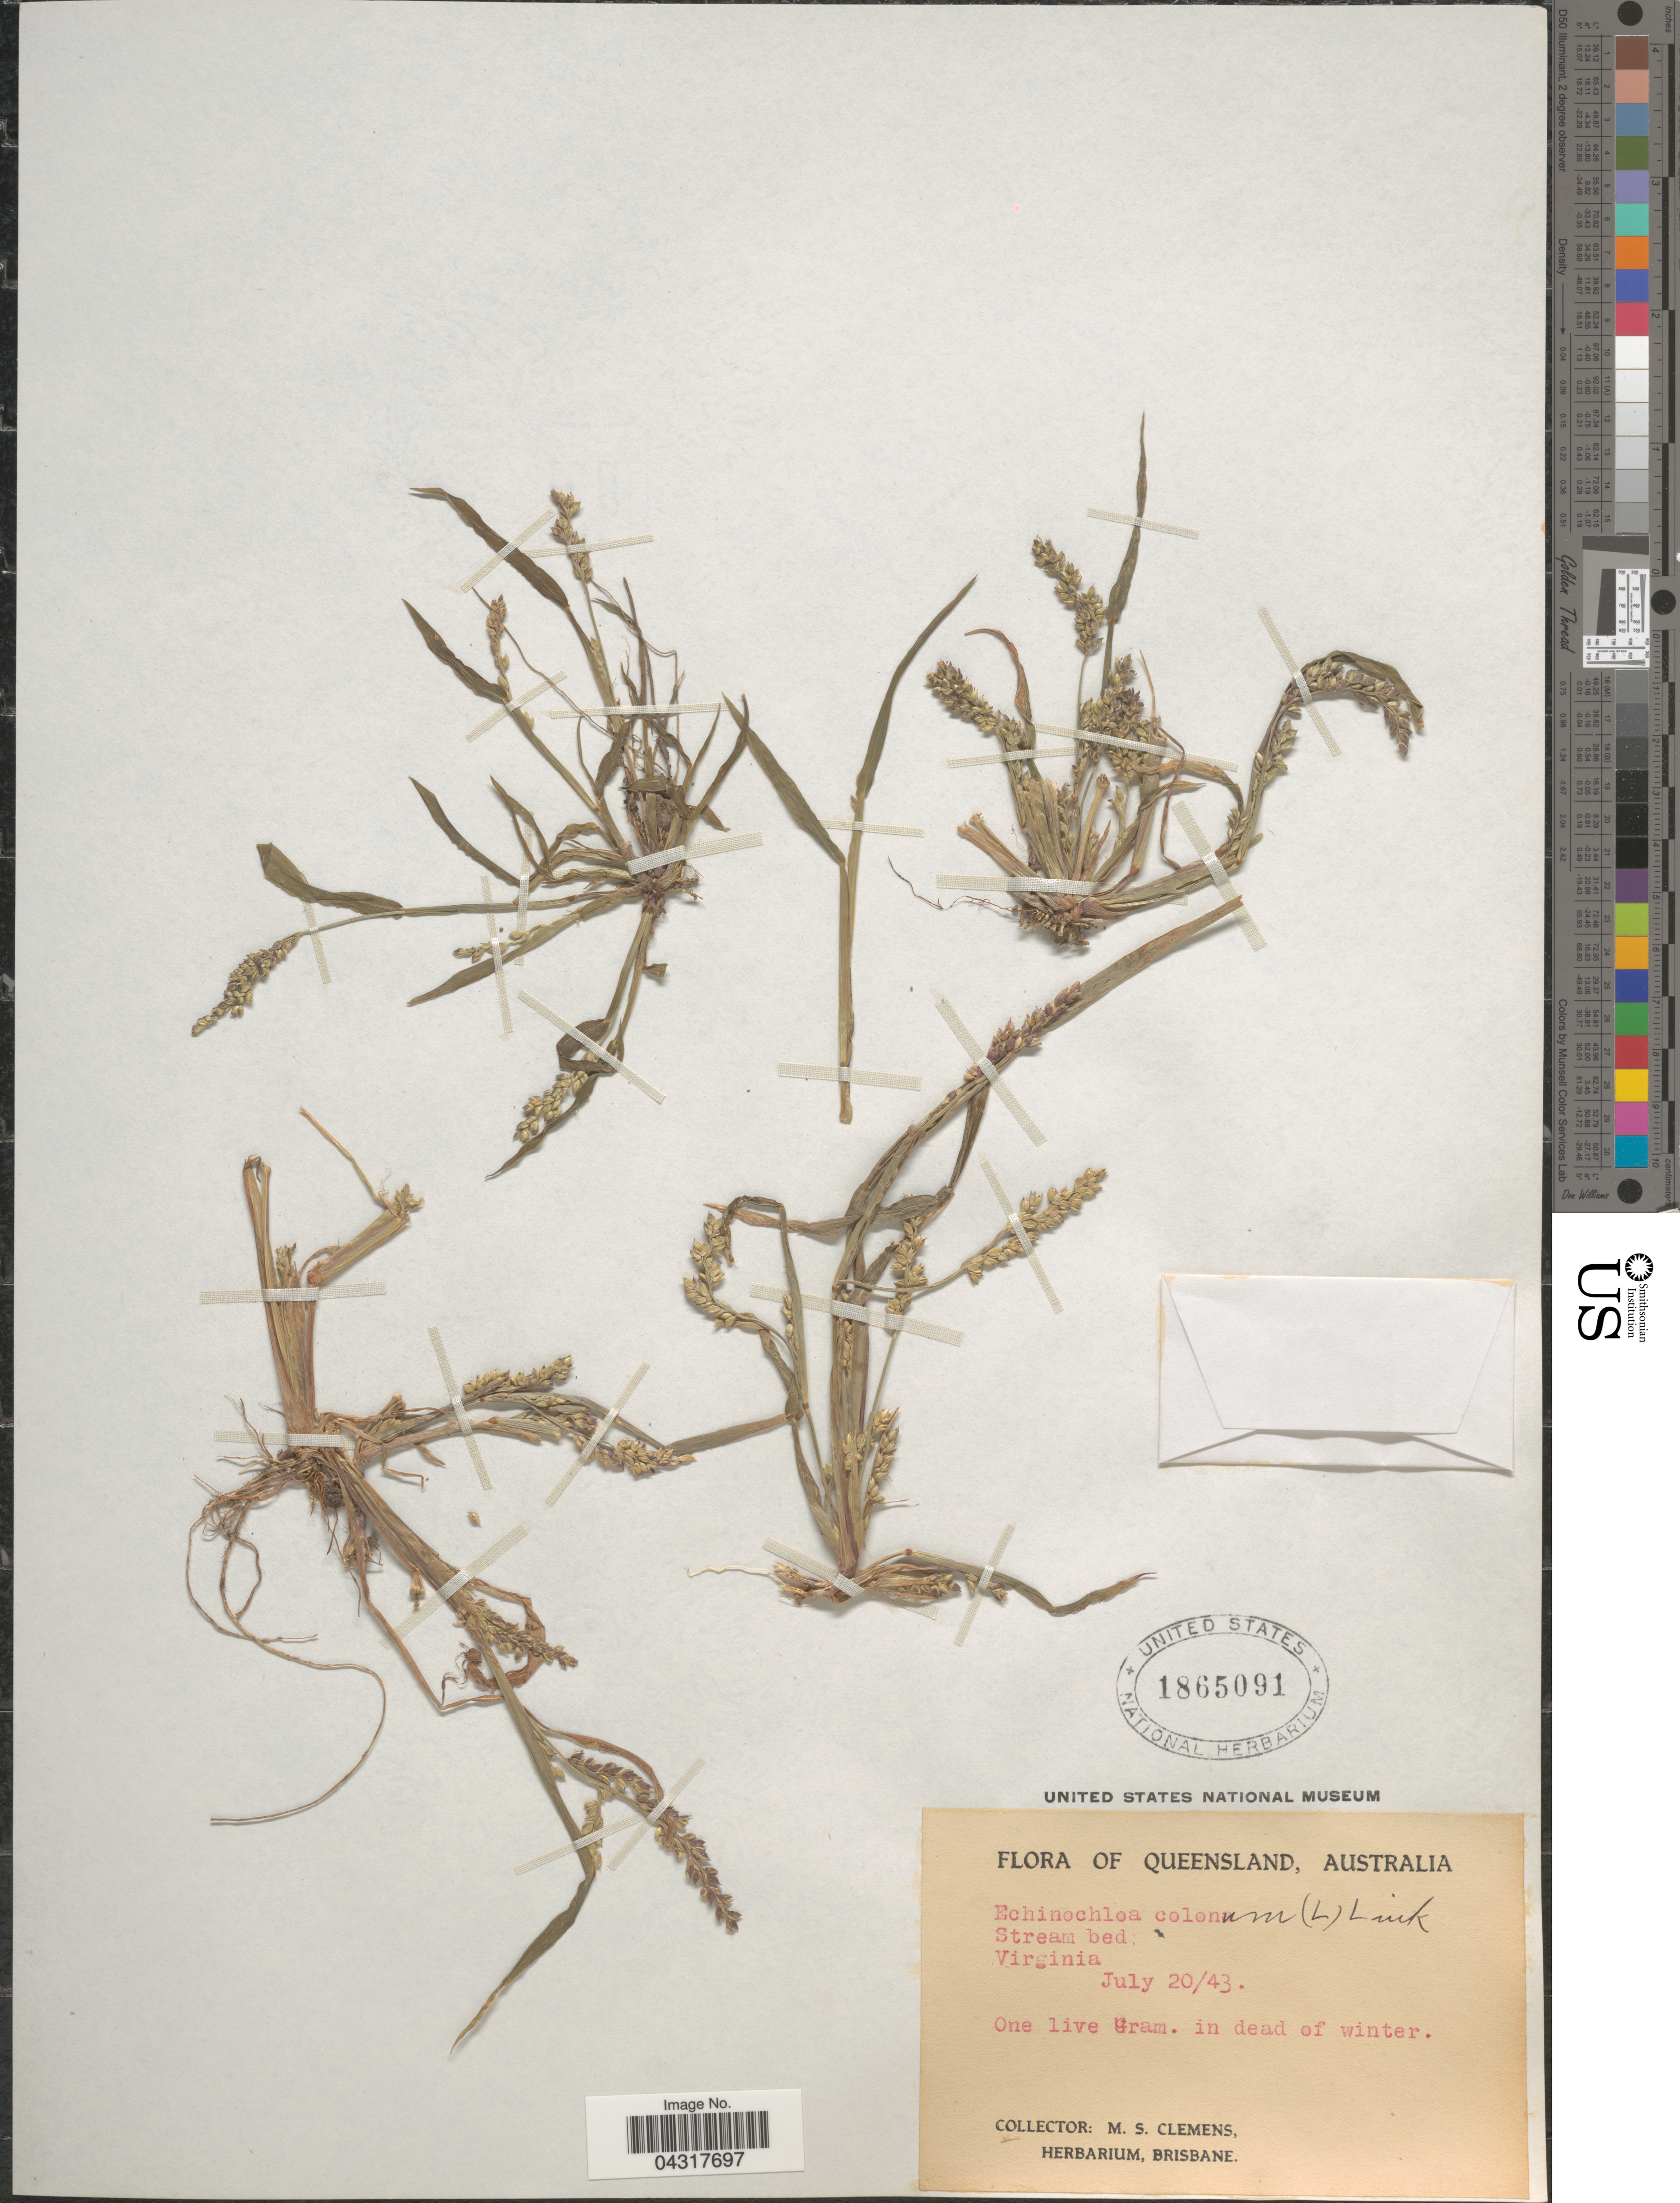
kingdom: Plantae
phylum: Tracheophyta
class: Liliopsida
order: Poales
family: Poaceae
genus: Echinochloa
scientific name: Echinochloa colona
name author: (L.) Link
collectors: M. S. Clemens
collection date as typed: Transcribed d/m/y: 20/7/43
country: Australia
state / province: Queensland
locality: Virginia.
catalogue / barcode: US 1865091